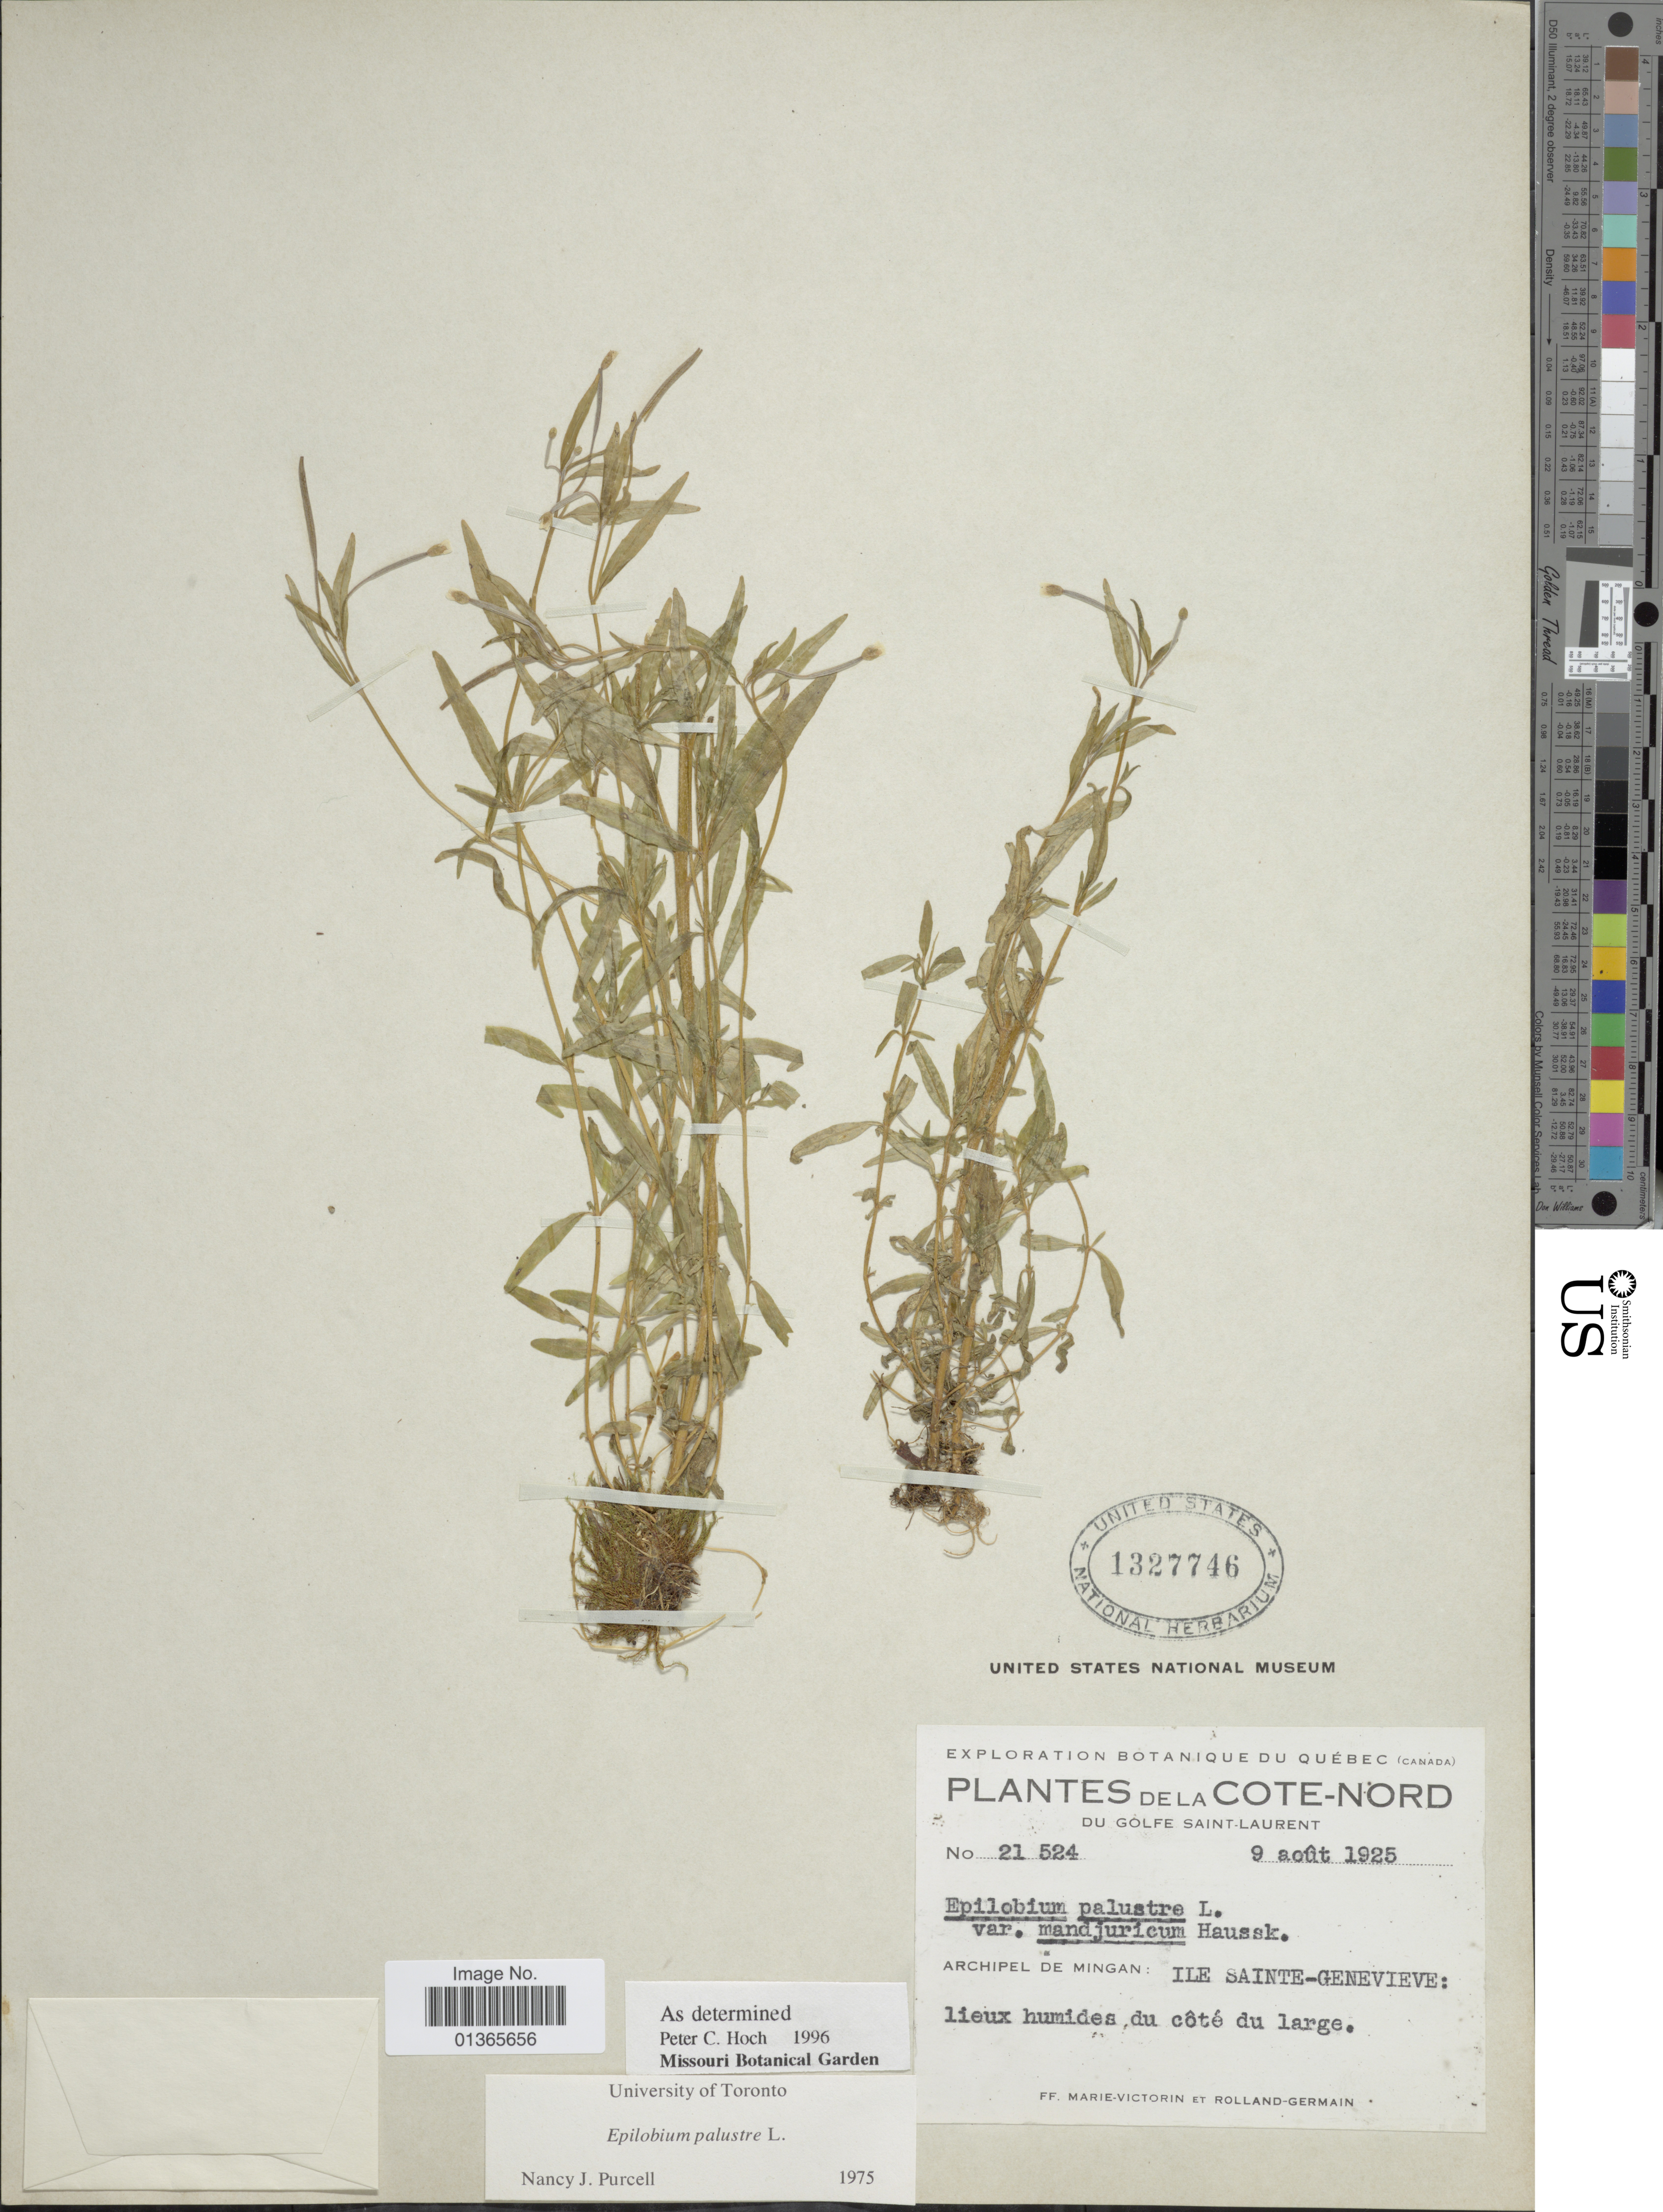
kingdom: Plantae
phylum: Tracheophyta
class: Magnoliopsida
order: Myrtales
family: Onagraceae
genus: Epilobium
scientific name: Epilobium palustre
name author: L.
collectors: Fr. Marie-Victorin & Rolland-Germain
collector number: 21524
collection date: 1928-08-09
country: Canada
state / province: Quebec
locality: De la Cote-Nord du Golfe Saint-Laurent. Archipel de Mingan: Ile Sainte-Genevieve: lieux humides du côté du large.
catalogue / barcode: US 1327746